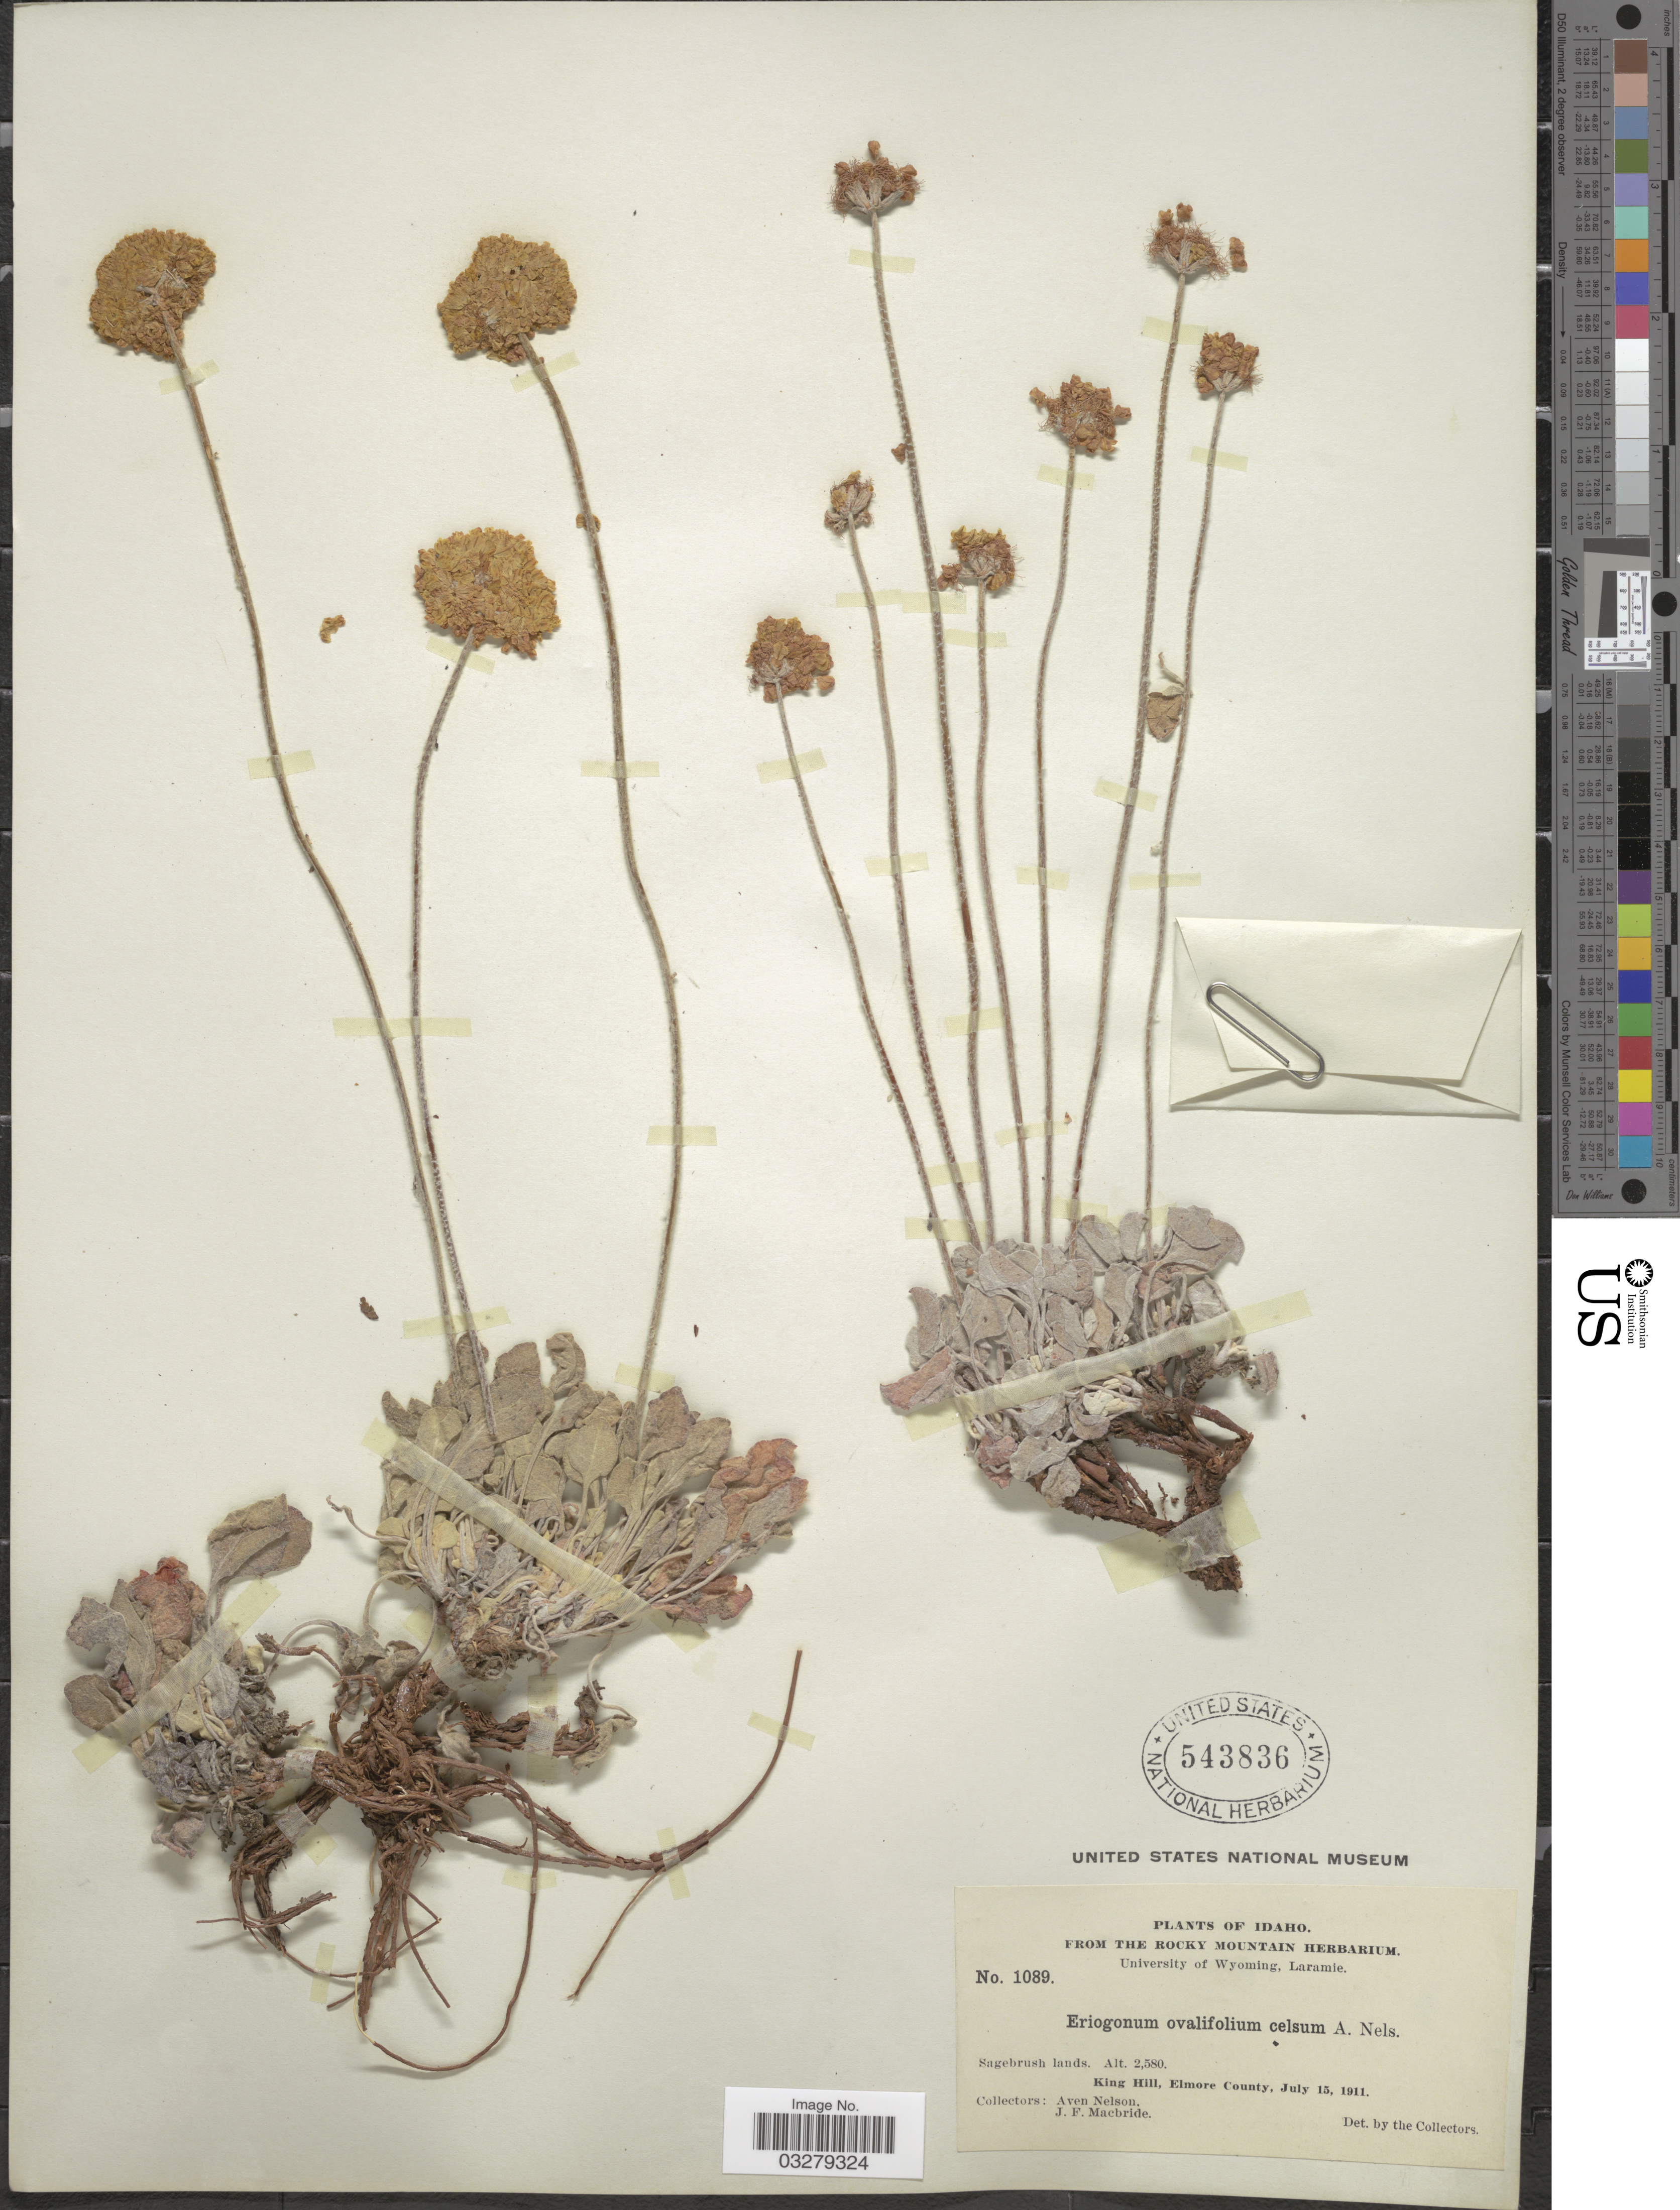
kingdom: Plantae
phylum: Tracheophyta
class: Magnoliopsida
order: Caryophyllales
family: Polygonaceae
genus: Eriogonum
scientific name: Eriogonum ovalifolium var. celsum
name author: A. Nelson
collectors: A. Nelson & J. F. Macbride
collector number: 1089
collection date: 1911-07-15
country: United States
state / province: Idaho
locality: King Hill, Elmore County.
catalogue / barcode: US 543836